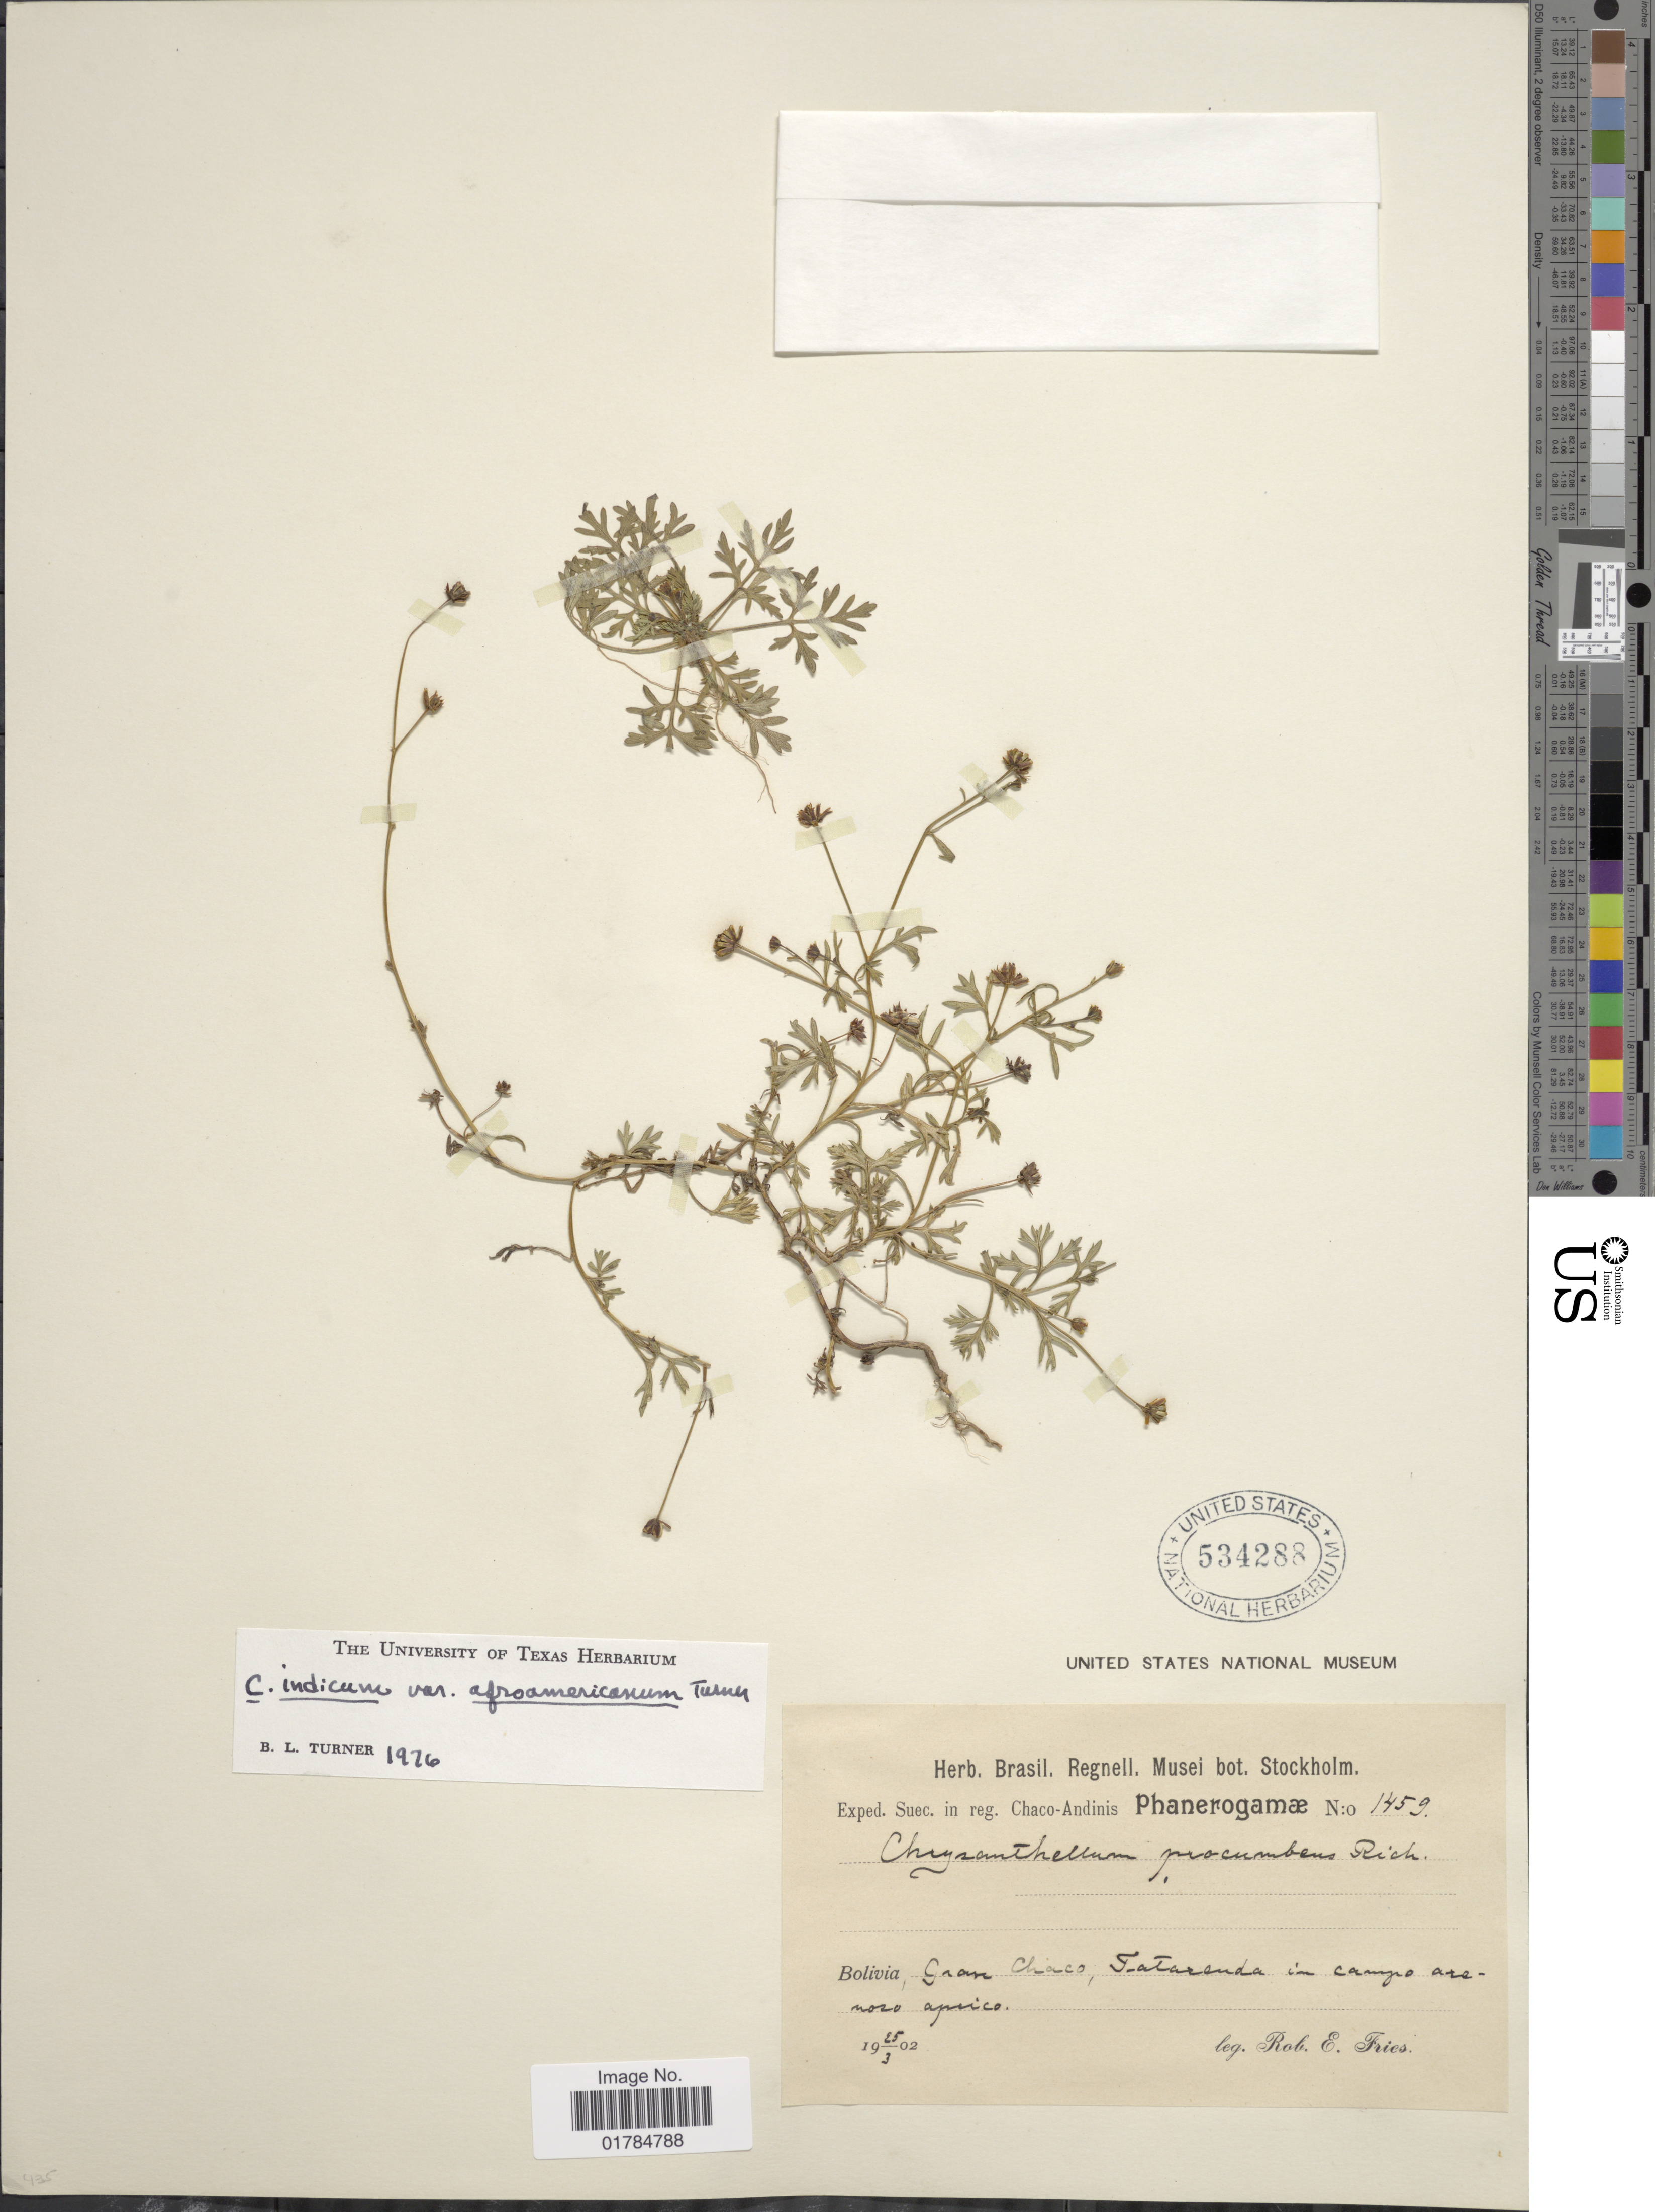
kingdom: Plantae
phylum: Tracheophyta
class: Magnoliopsida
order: Asterales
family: Asteraceae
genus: Chrysanthellum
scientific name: Chrysanthellum indicum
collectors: R. E. Fries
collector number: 1459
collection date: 1902-03-25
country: Bolivia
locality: Gran Chico, Tatarenda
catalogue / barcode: US 534288